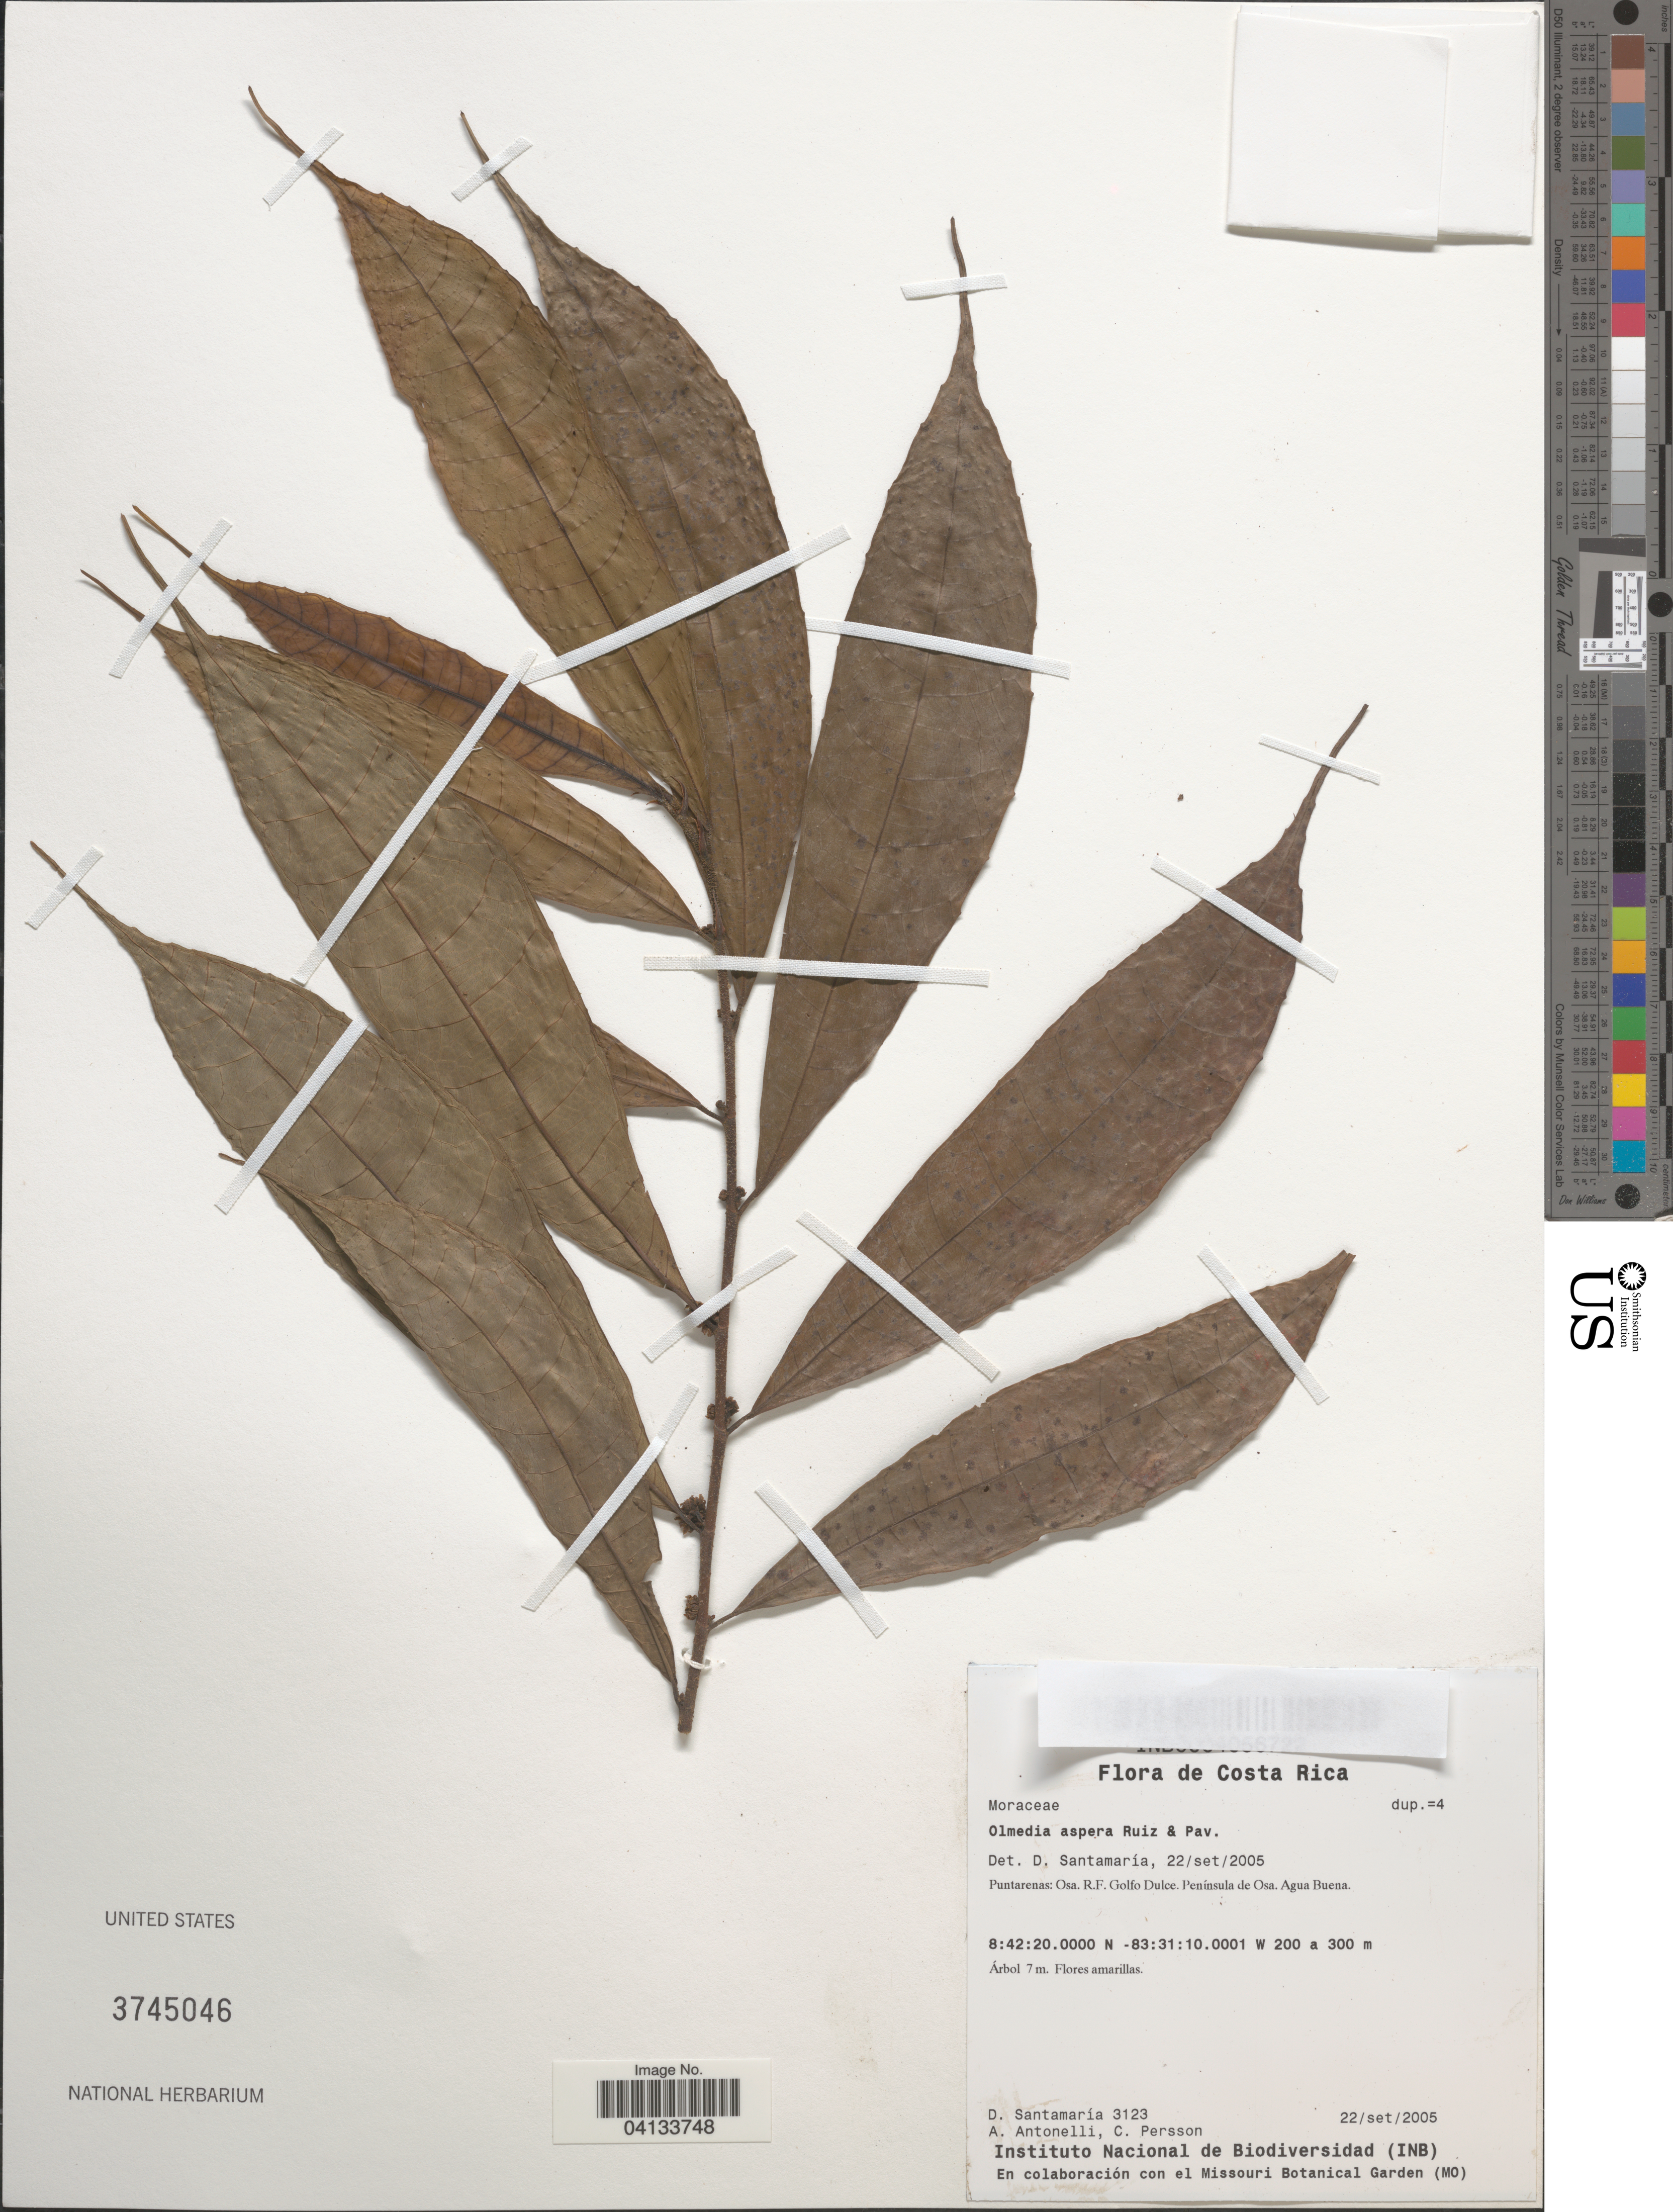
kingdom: Plantae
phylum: Tracheophyta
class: Magnoliopsida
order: Rosales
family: Moraceae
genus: Olmedia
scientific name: Olmedia aspera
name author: Ruiz & Pav.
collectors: D. Santamaria, A. Antonelli & C. Persson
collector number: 3123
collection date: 2005-09-22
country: Costa Rica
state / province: Puntarenas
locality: Osa. R.F. Golfo Dulce. Península de Osa. Agua Buena.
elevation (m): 200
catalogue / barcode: US 3745046